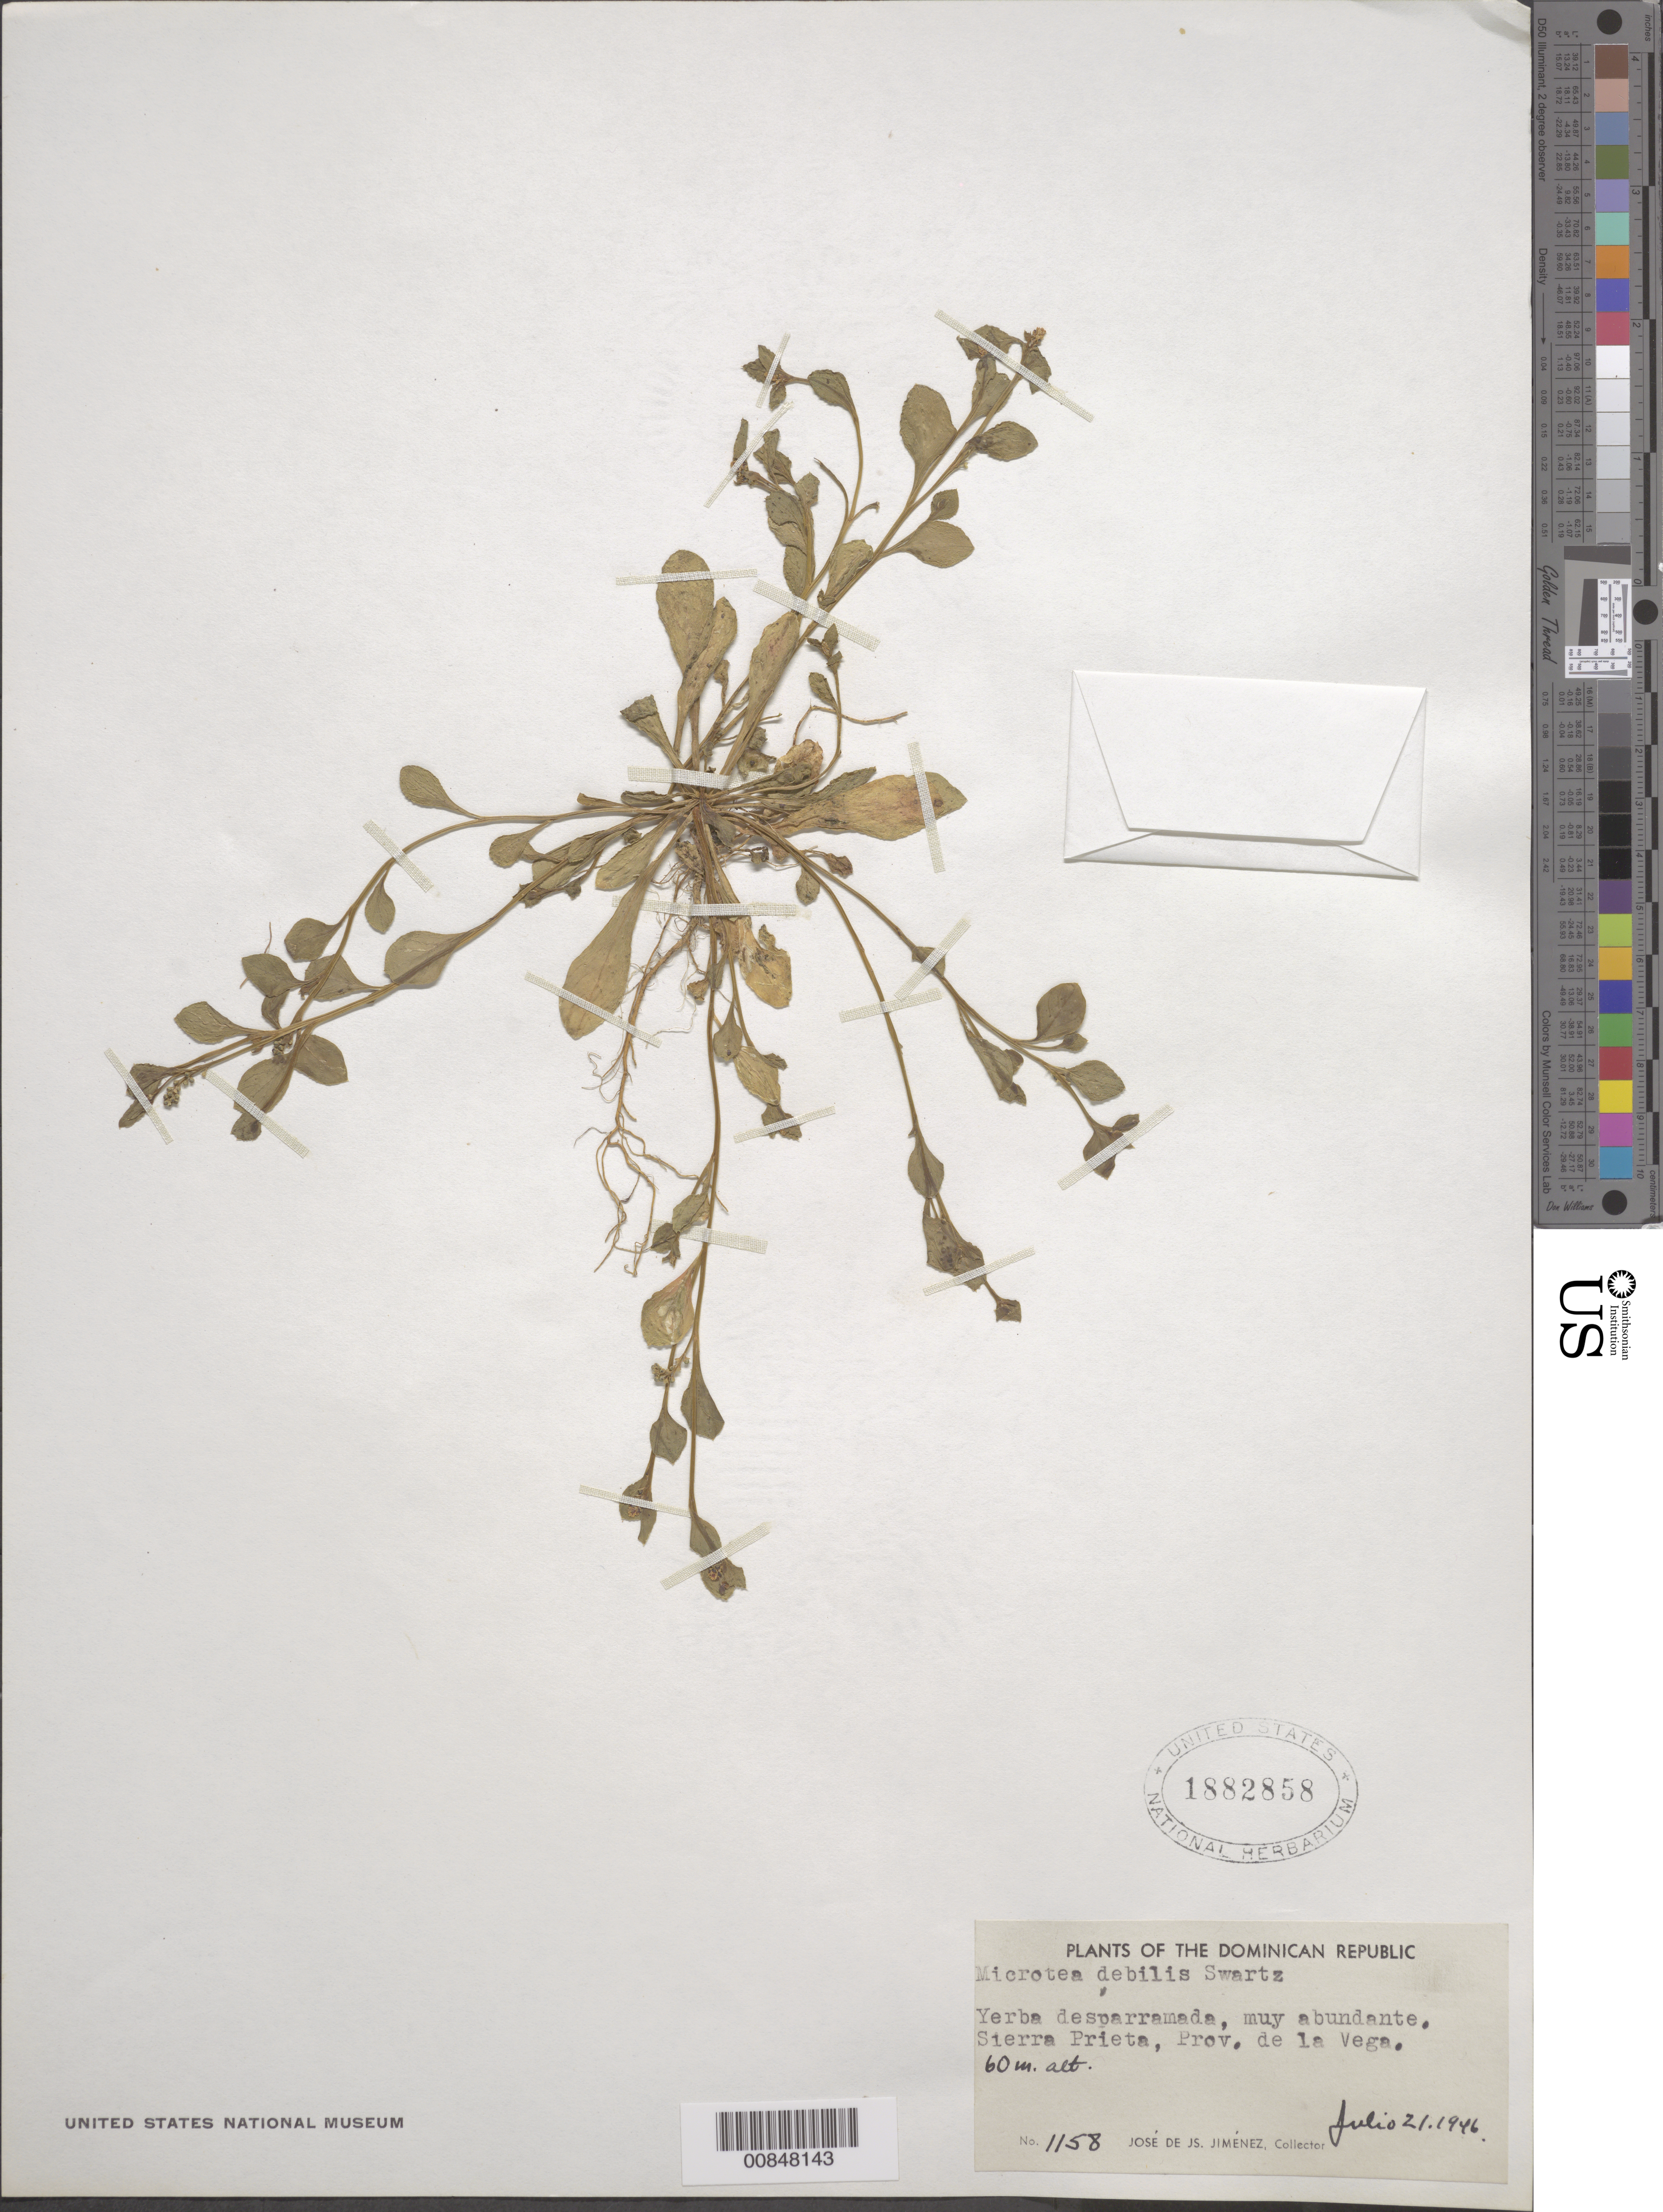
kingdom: Plantae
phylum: Tracheophyta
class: Magnoliopsida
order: Caryophyllales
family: Microteaceae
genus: Microtea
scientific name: Microtea debilis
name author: Sw.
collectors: J. J. Jiménez Almonte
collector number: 1158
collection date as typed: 21 Jul 1946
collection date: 1946-07-21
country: Dominican Republic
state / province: La Vega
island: Hispaniola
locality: Sierra prieta.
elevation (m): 60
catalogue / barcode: US 1882858